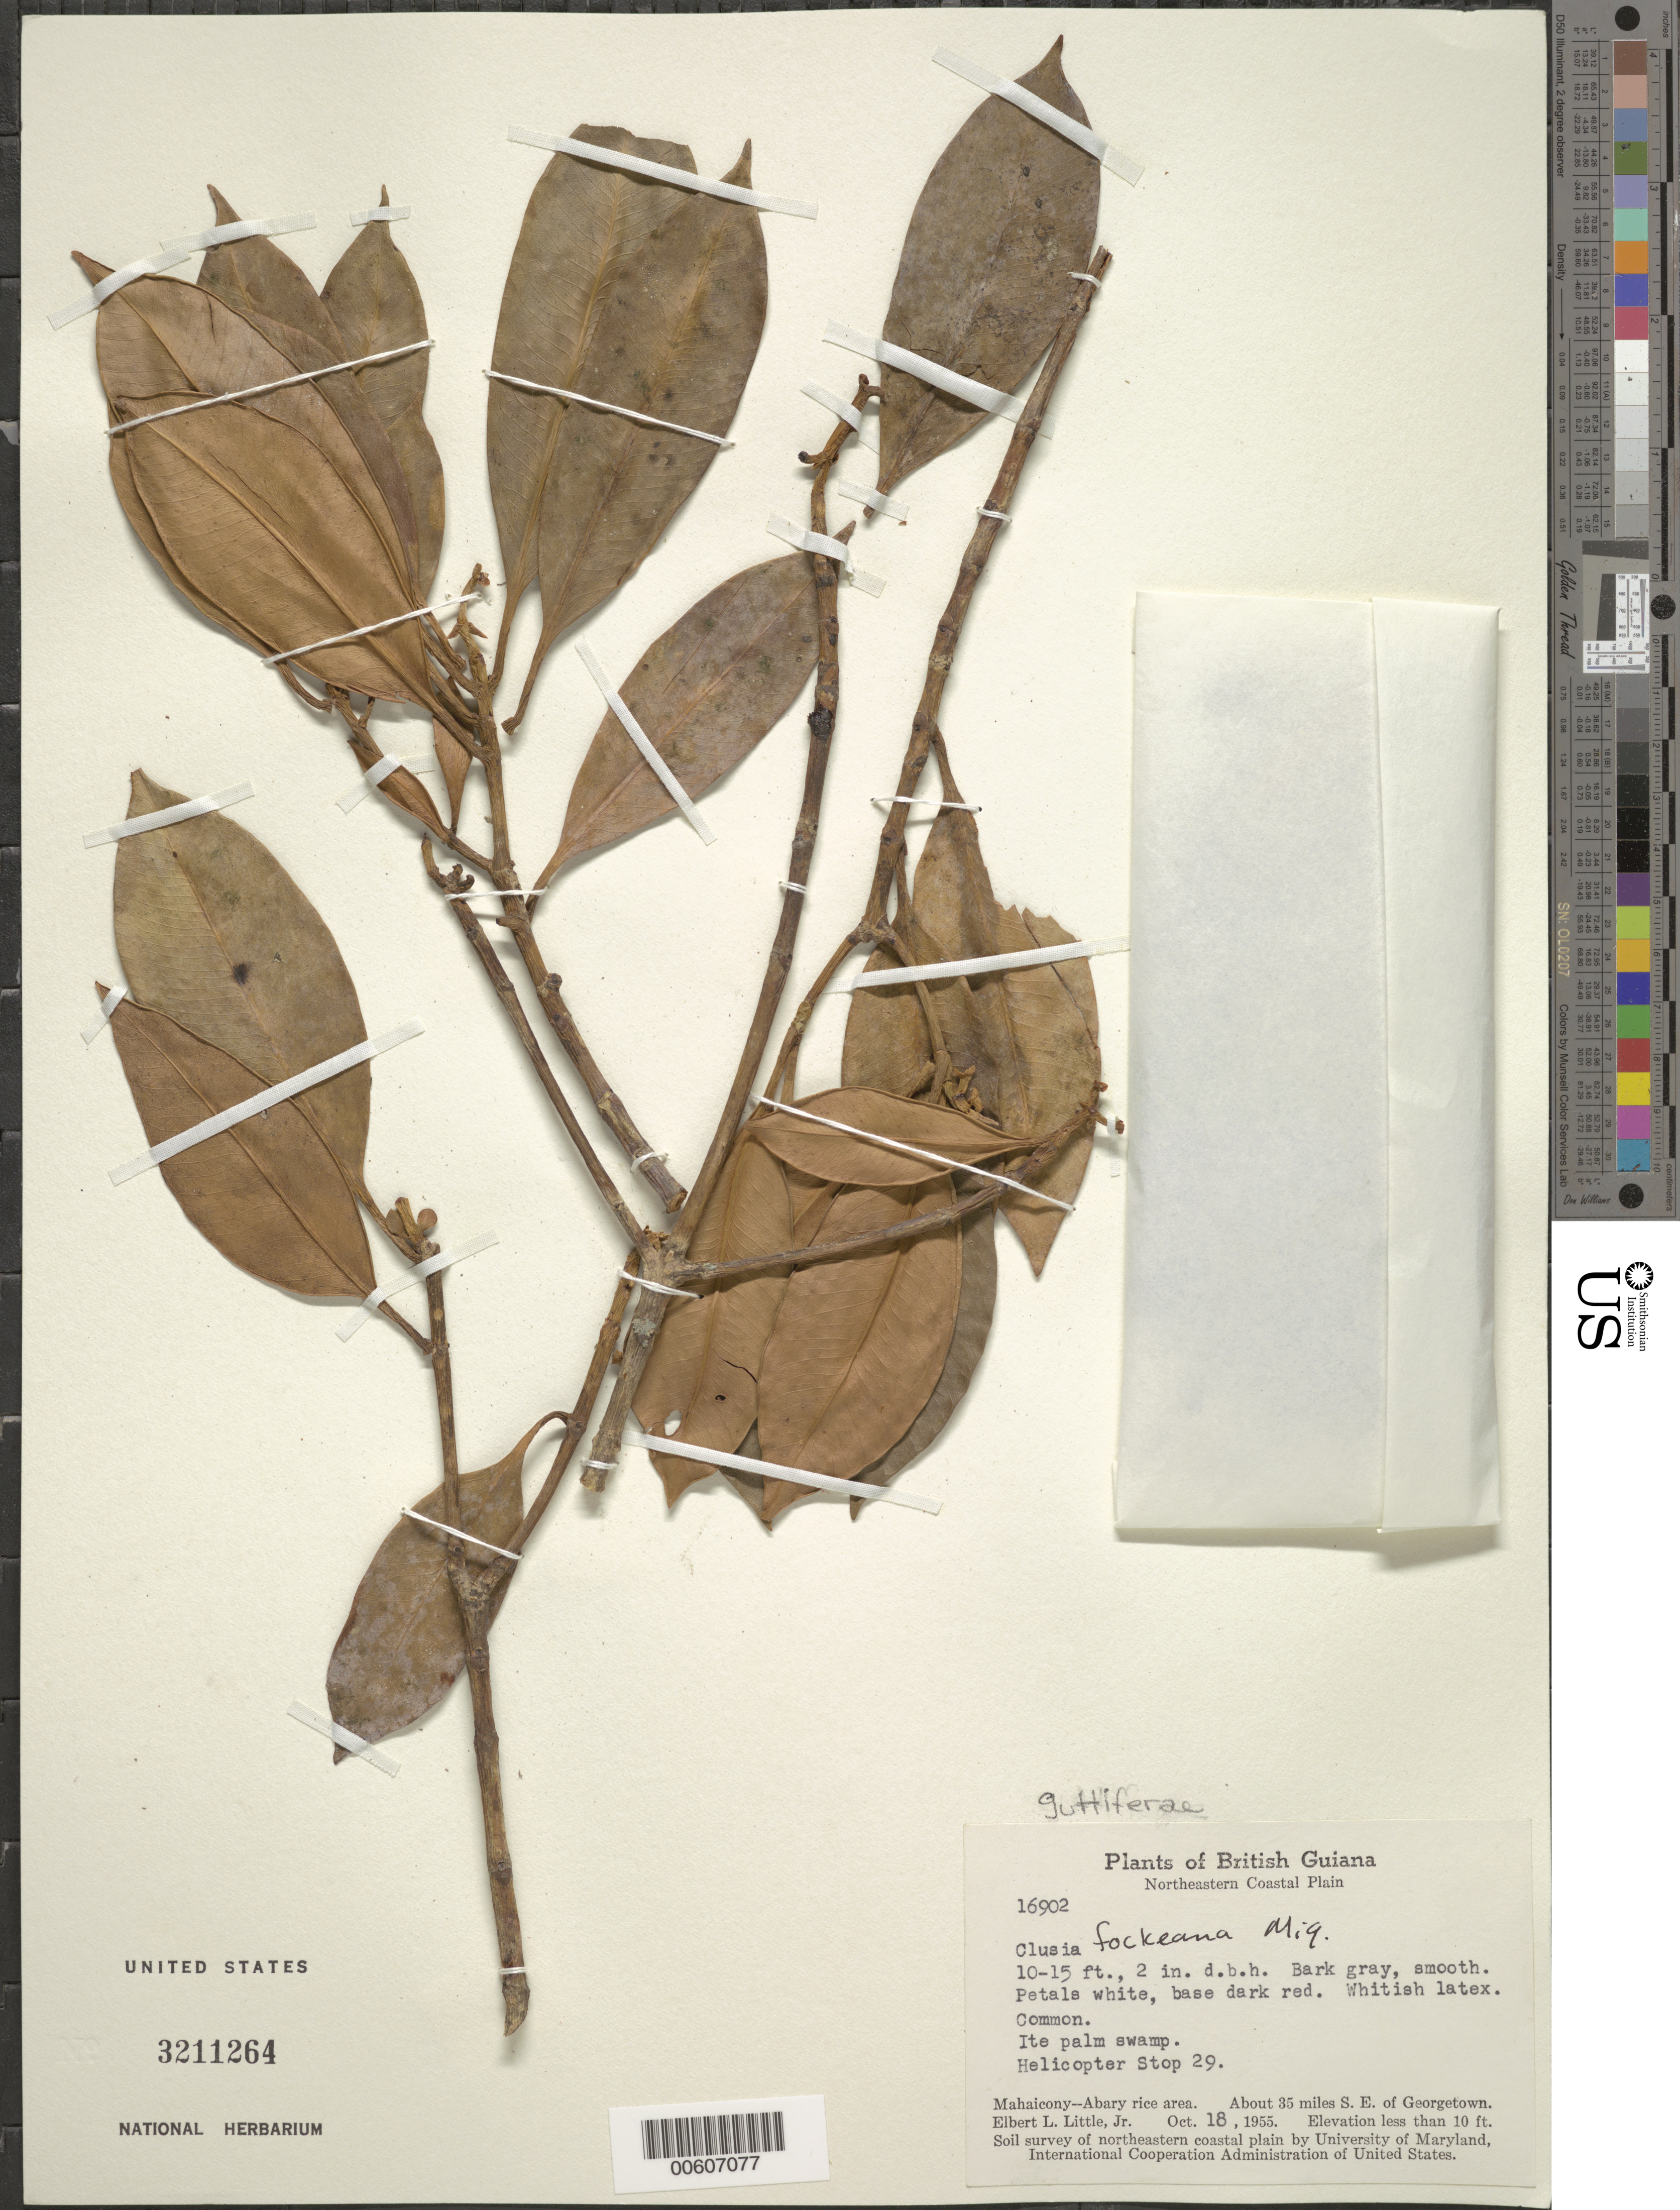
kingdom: Plantae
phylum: Tracheophyta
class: Magnoliopsida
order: Malpighiales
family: Clusiaceae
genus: Clusia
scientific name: Clusia fockeana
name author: Miq.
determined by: Pipoly, J. J., III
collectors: E. L. Little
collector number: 16902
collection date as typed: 18-Oct-55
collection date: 1955-10-18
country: Guyana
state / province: Mahaica-Berbice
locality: Mahaicony-Abary rice area, E bank Demerara R., about 35 mi. SE of Georgetown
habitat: Ite palm swamp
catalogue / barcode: US 3211264